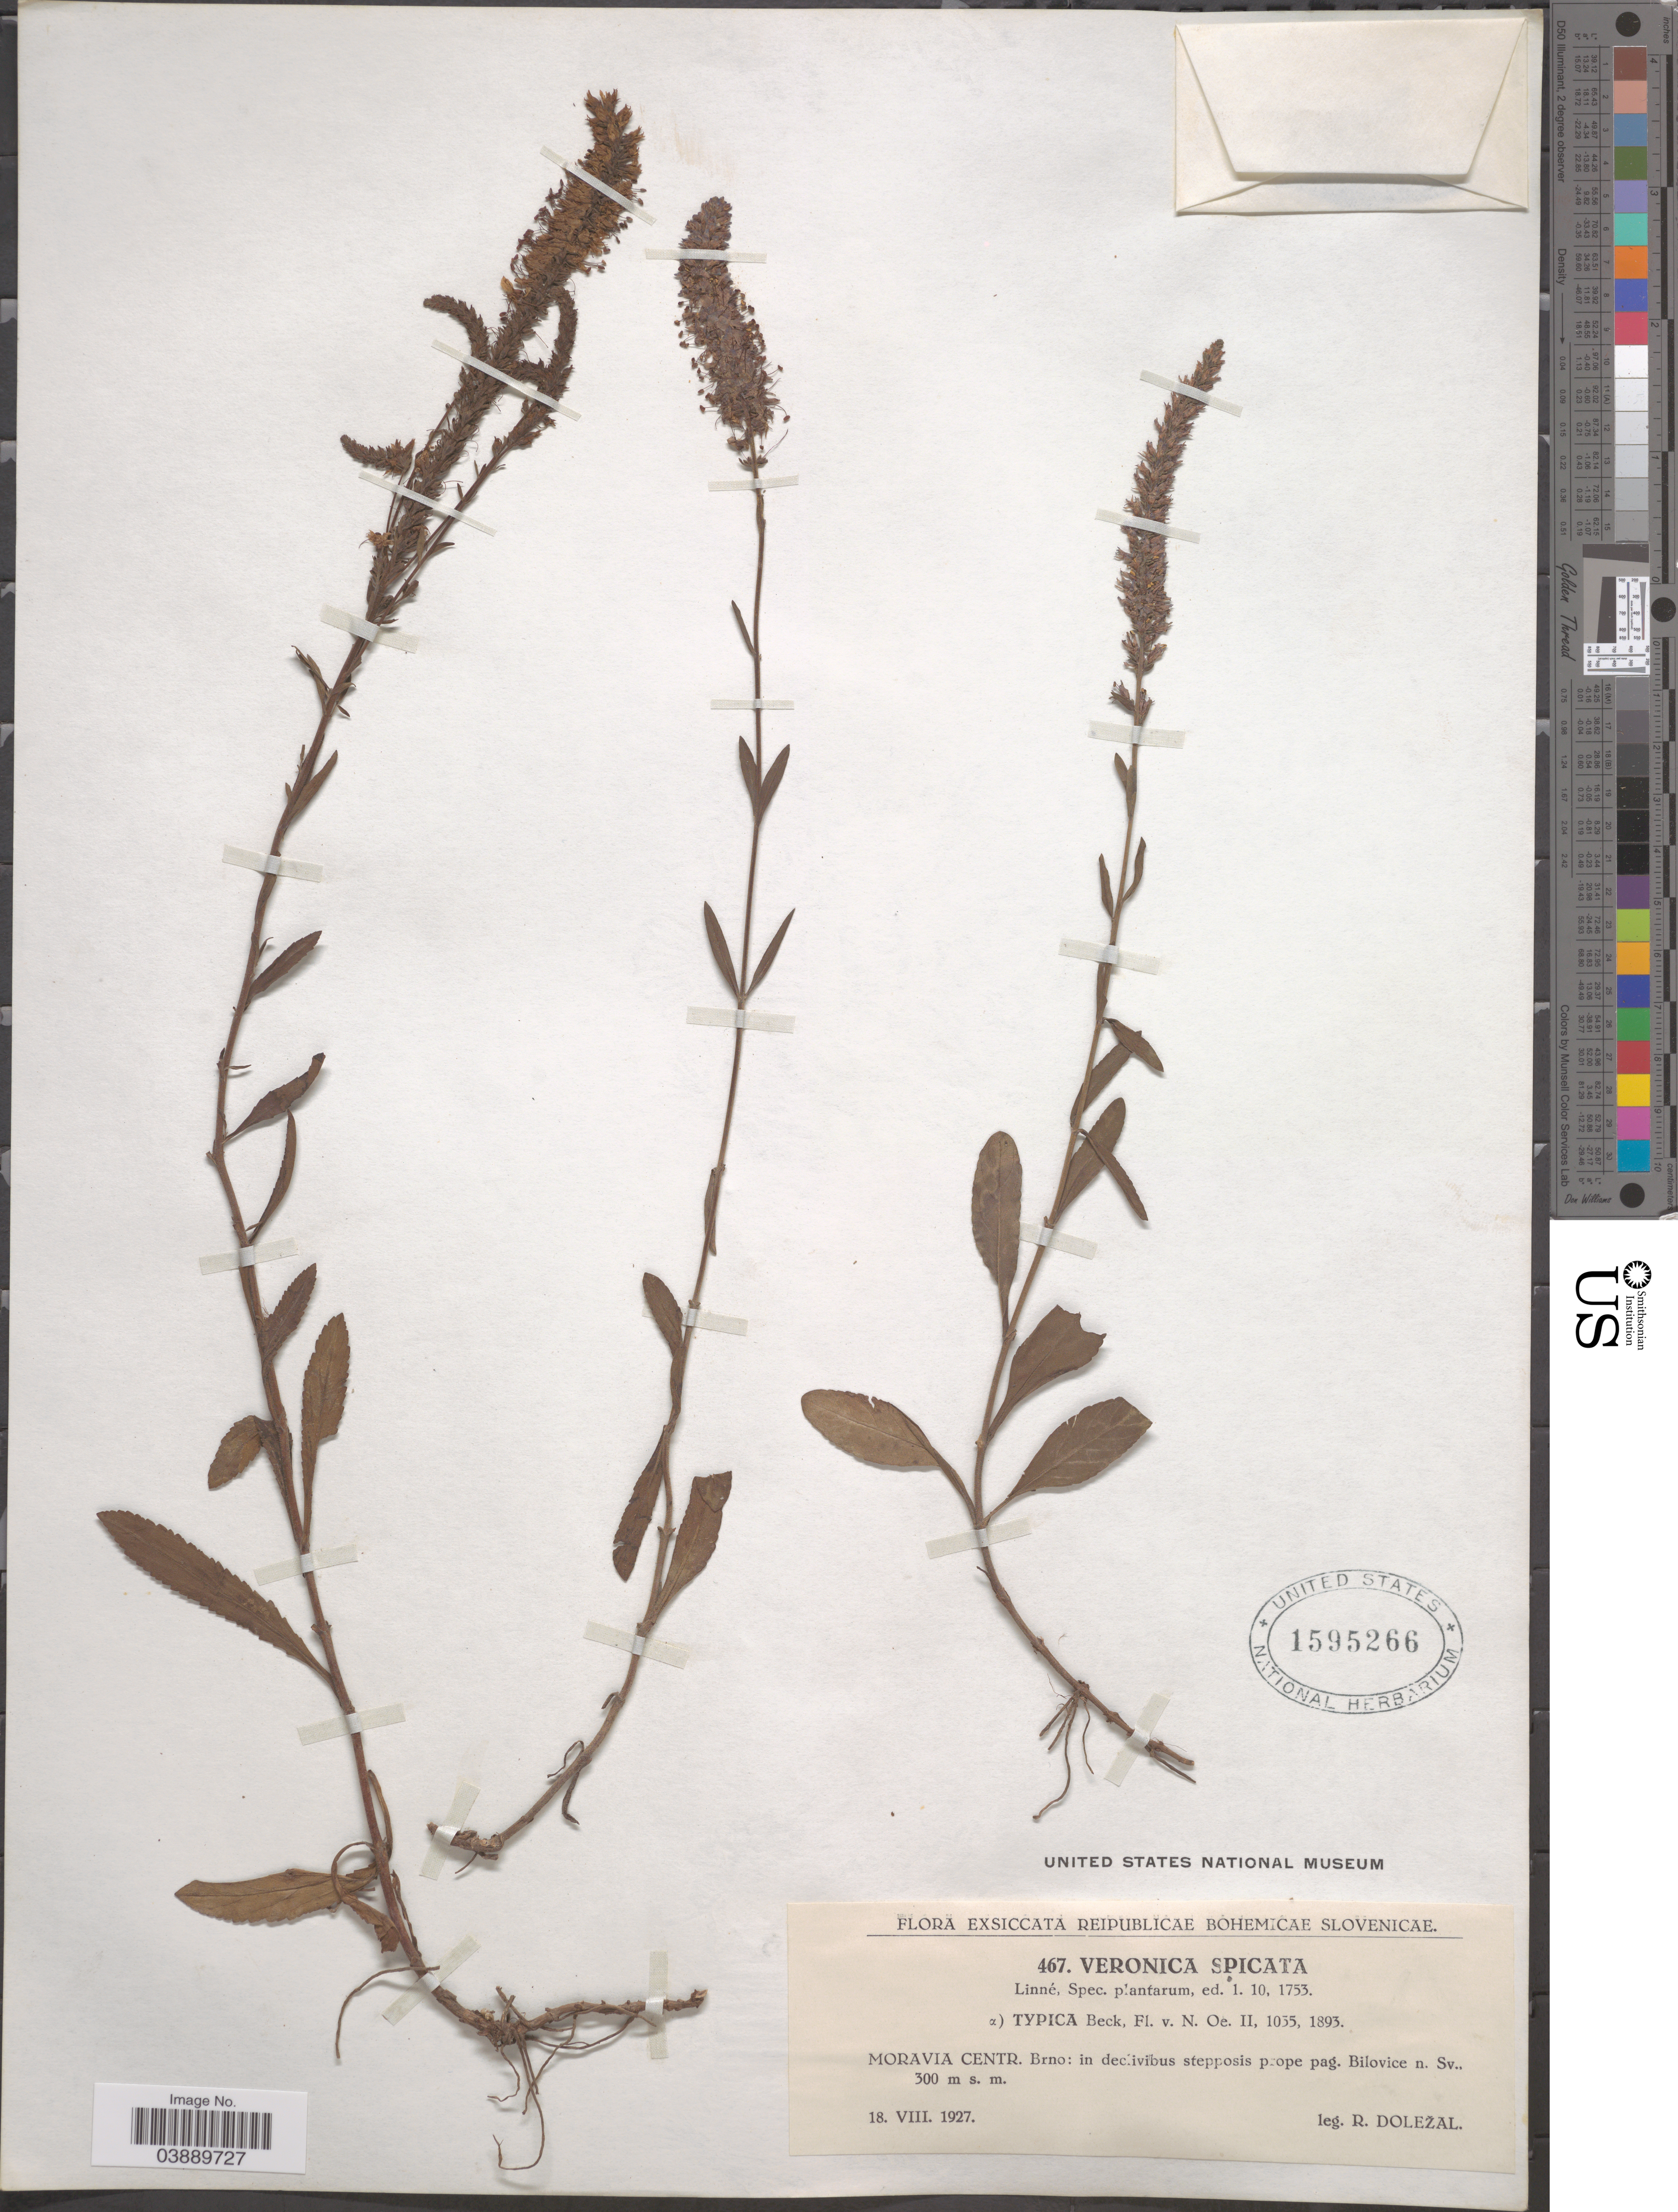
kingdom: Plantae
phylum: Tracheophyta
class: Magnoliopsida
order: Lamiales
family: Plantaginaceae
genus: Veronica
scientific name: Veronica spicata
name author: L.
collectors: R. Dolezal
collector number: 467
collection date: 1927-08-18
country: Czechia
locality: Reipublicae Bohemicae Slovenicae. Moravia Centr. Brno: in declivibus stepposis prope pag. Bilovice n. Sv.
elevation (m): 300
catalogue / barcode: US 1595266